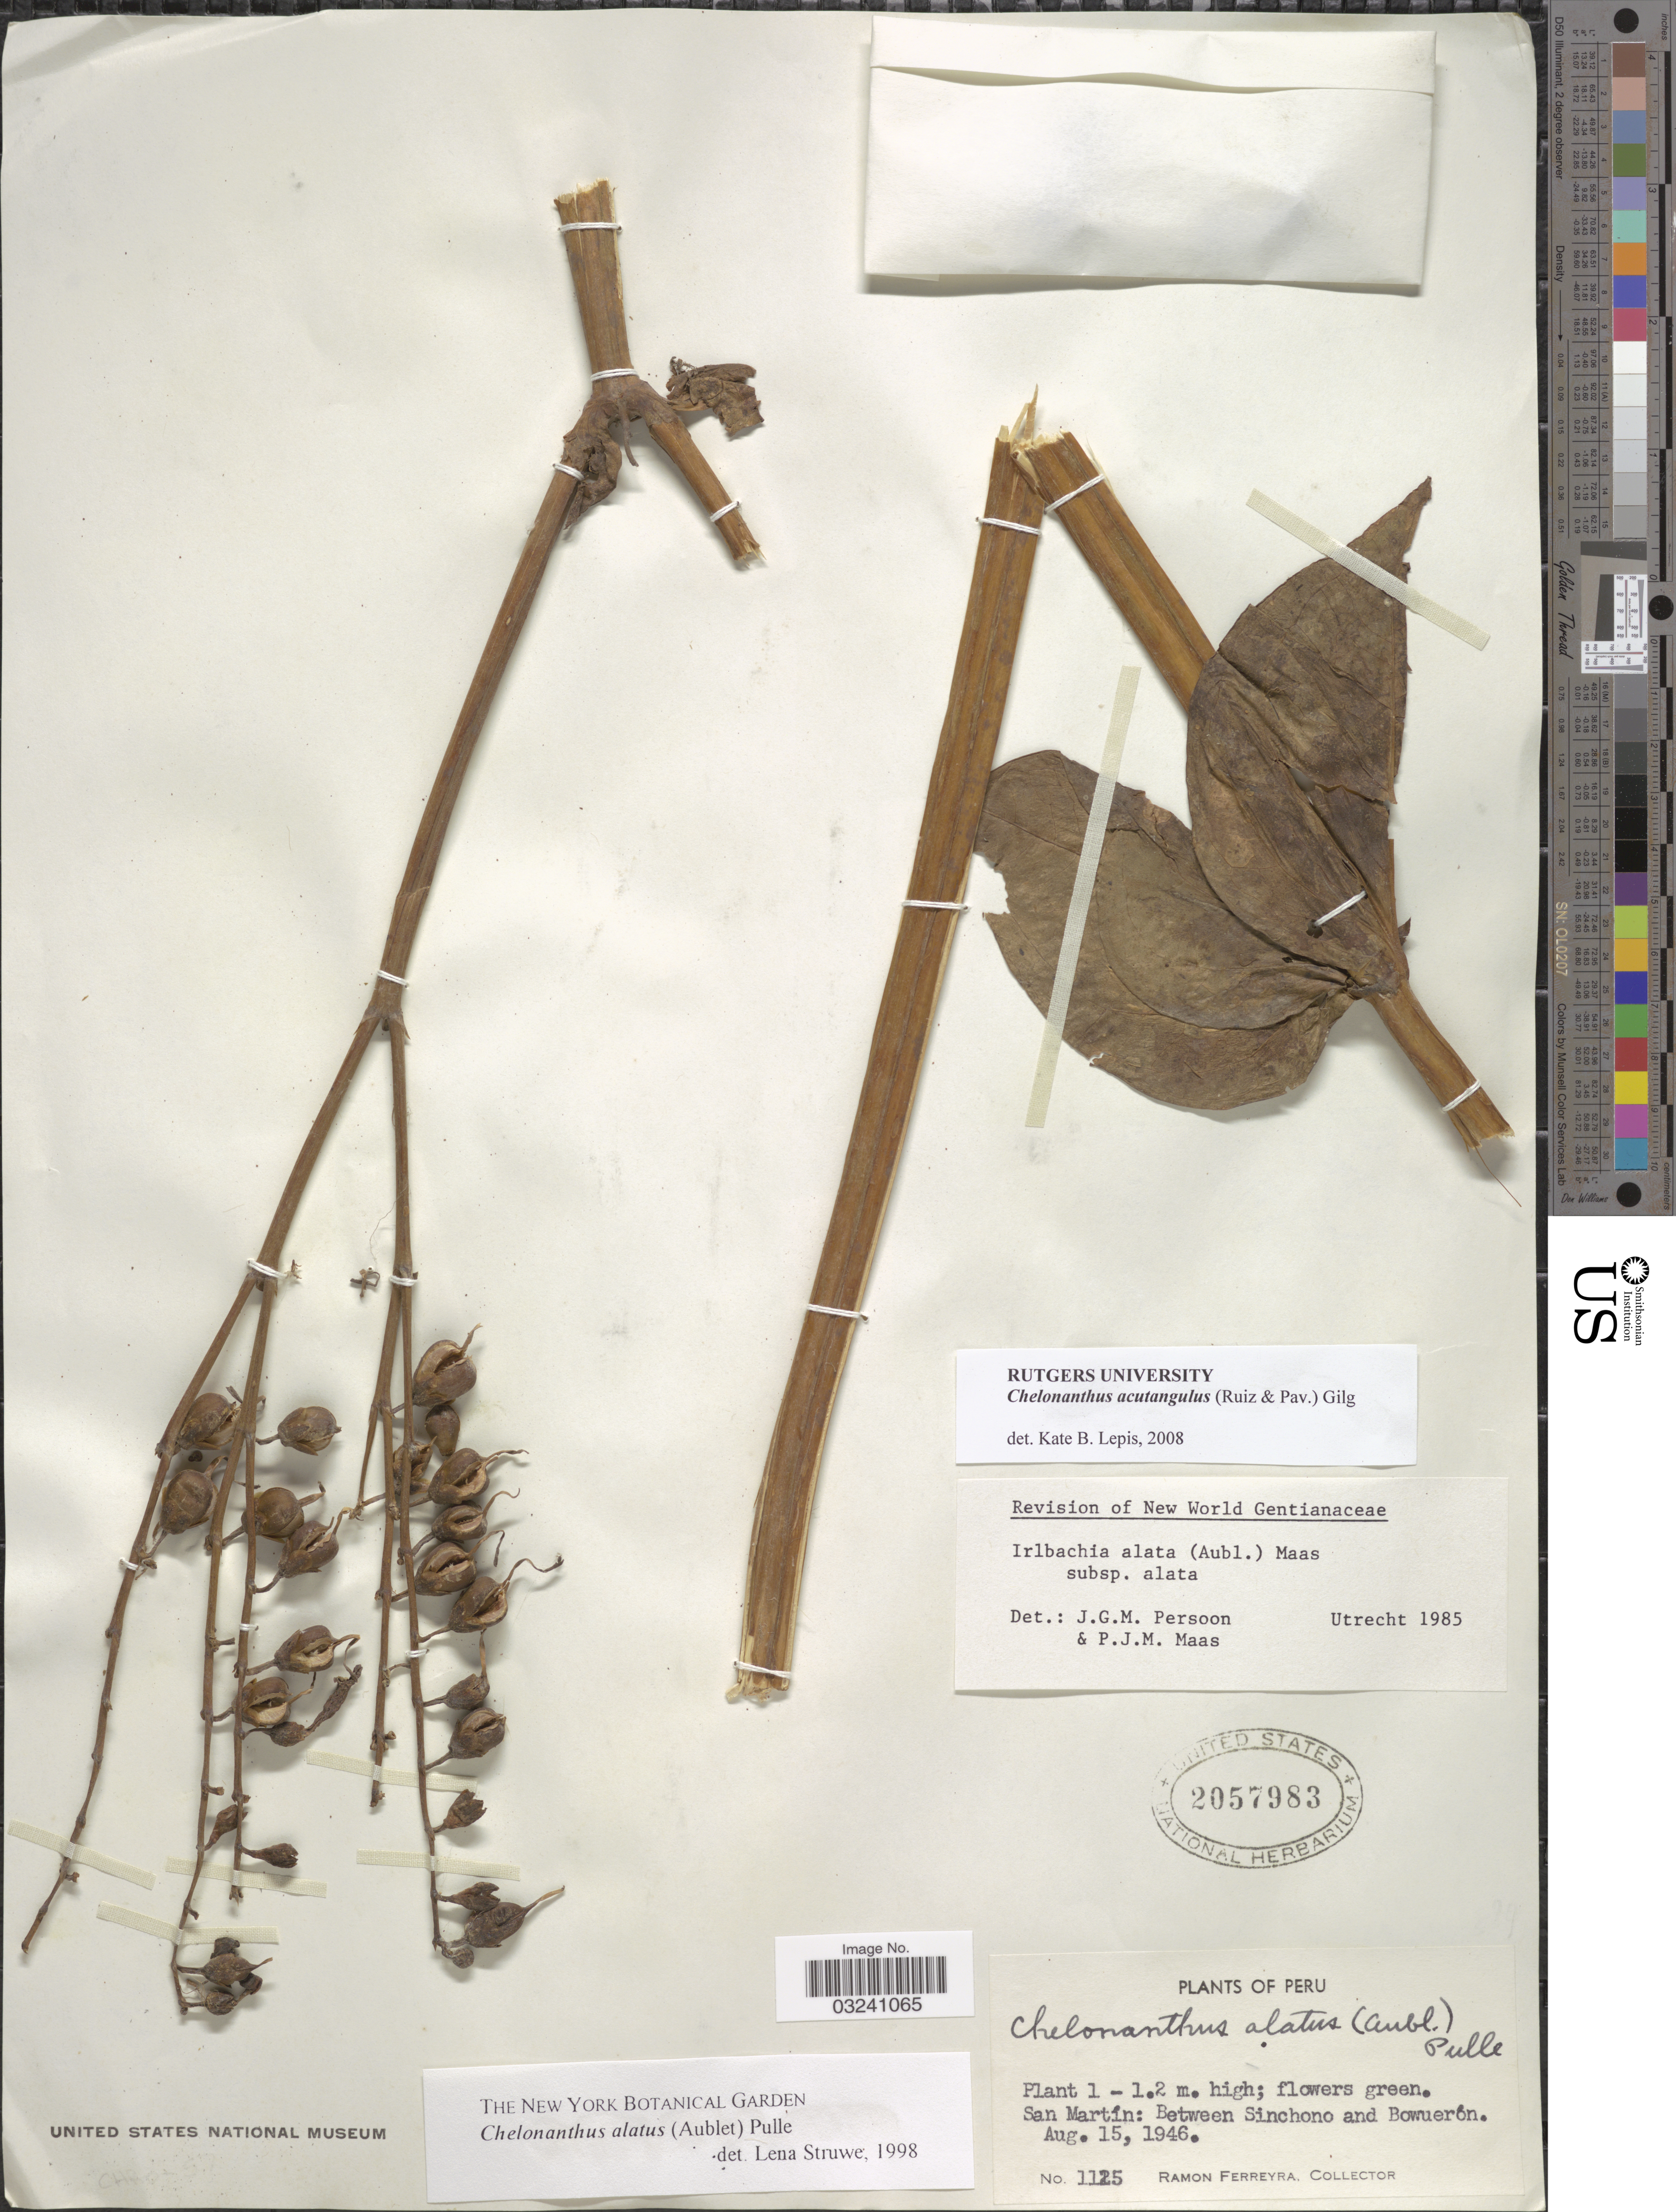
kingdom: Plantae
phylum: Tracheophyta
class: Magnoliopsida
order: Gentianales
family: Gentianaceae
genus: Chelonanthus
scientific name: Chelonanthus acutangulus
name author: (Ruiz & Pav.) Gilg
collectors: R. A. Ferreyra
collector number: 1125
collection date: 1946-08-15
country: Peru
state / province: San Martín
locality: Between Sinchono and Bowuerón.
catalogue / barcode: US 2057983